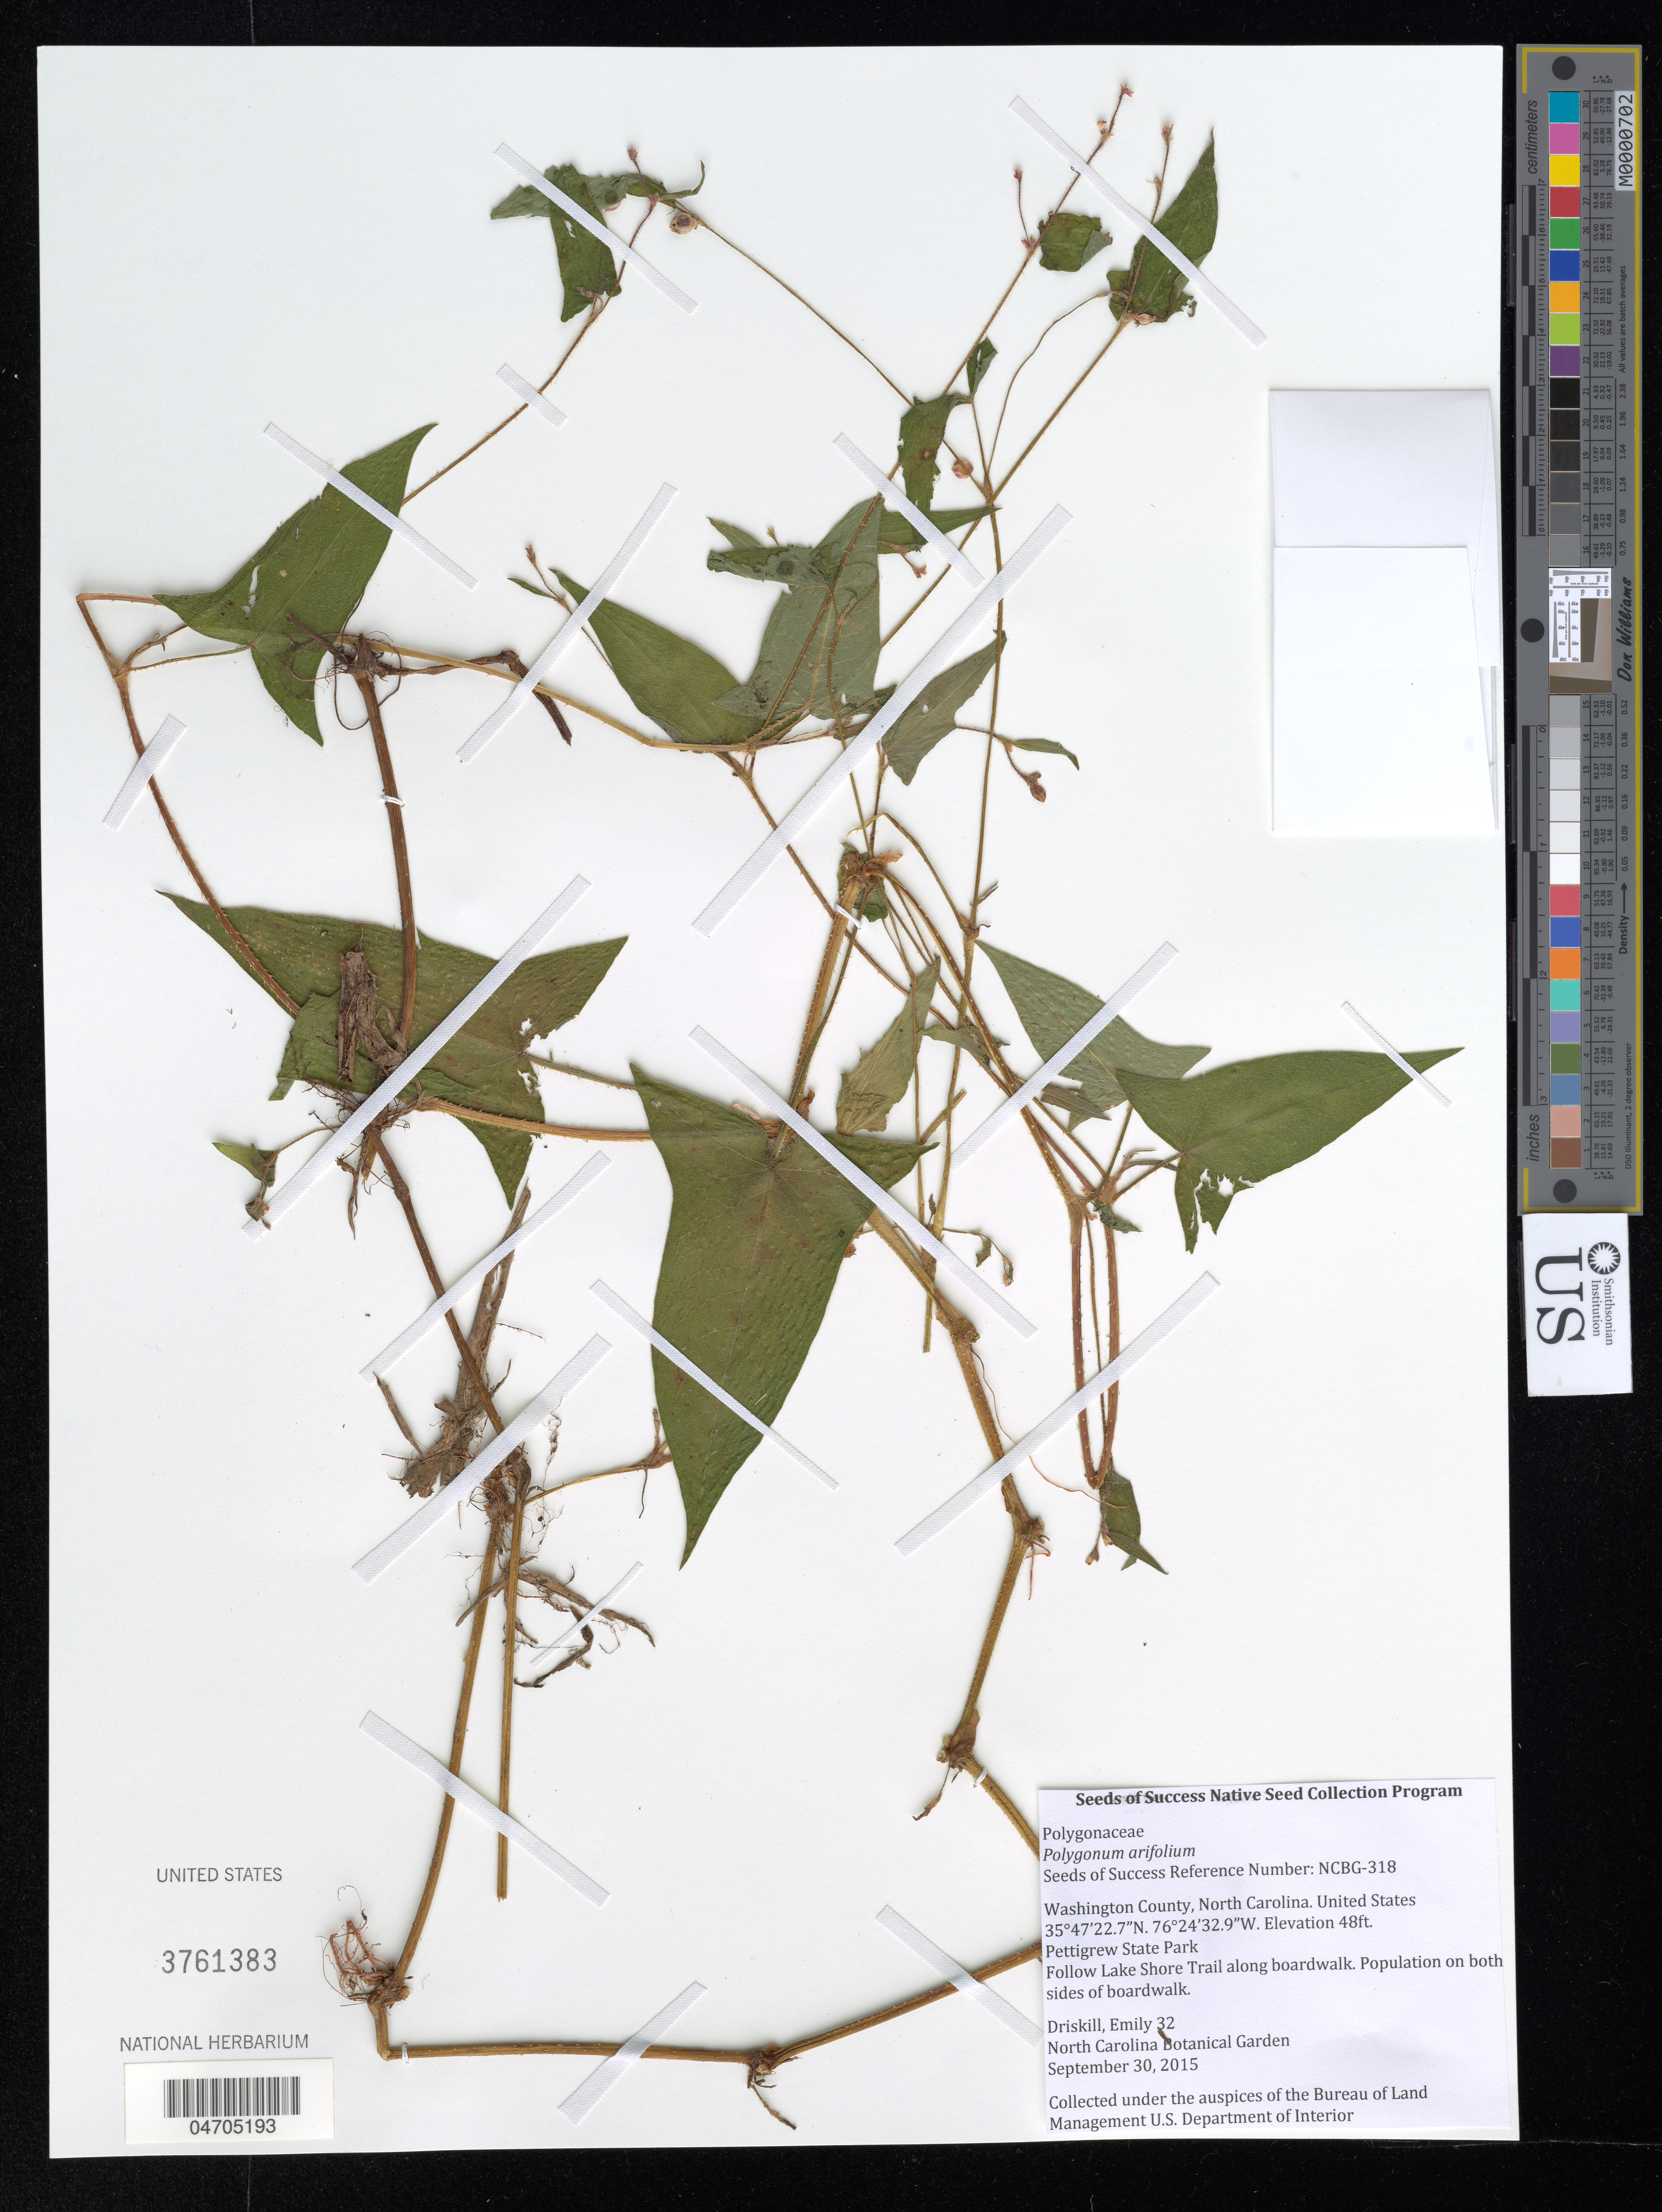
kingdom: Plantae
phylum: Tracheophyta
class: Magnoliopsida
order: Caryophyllales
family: Polygonaceae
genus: Polygonum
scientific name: Polygonum arifolium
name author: L.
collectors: E. Driskill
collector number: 32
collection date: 2015-09-30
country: United States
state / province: North Carolina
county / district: Washington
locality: Washington County. Pettigrew State Park. Follow Lake Shore Trail along boardwalk. Population on both sides of boardwalk.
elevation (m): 15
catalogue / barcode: US 3761383